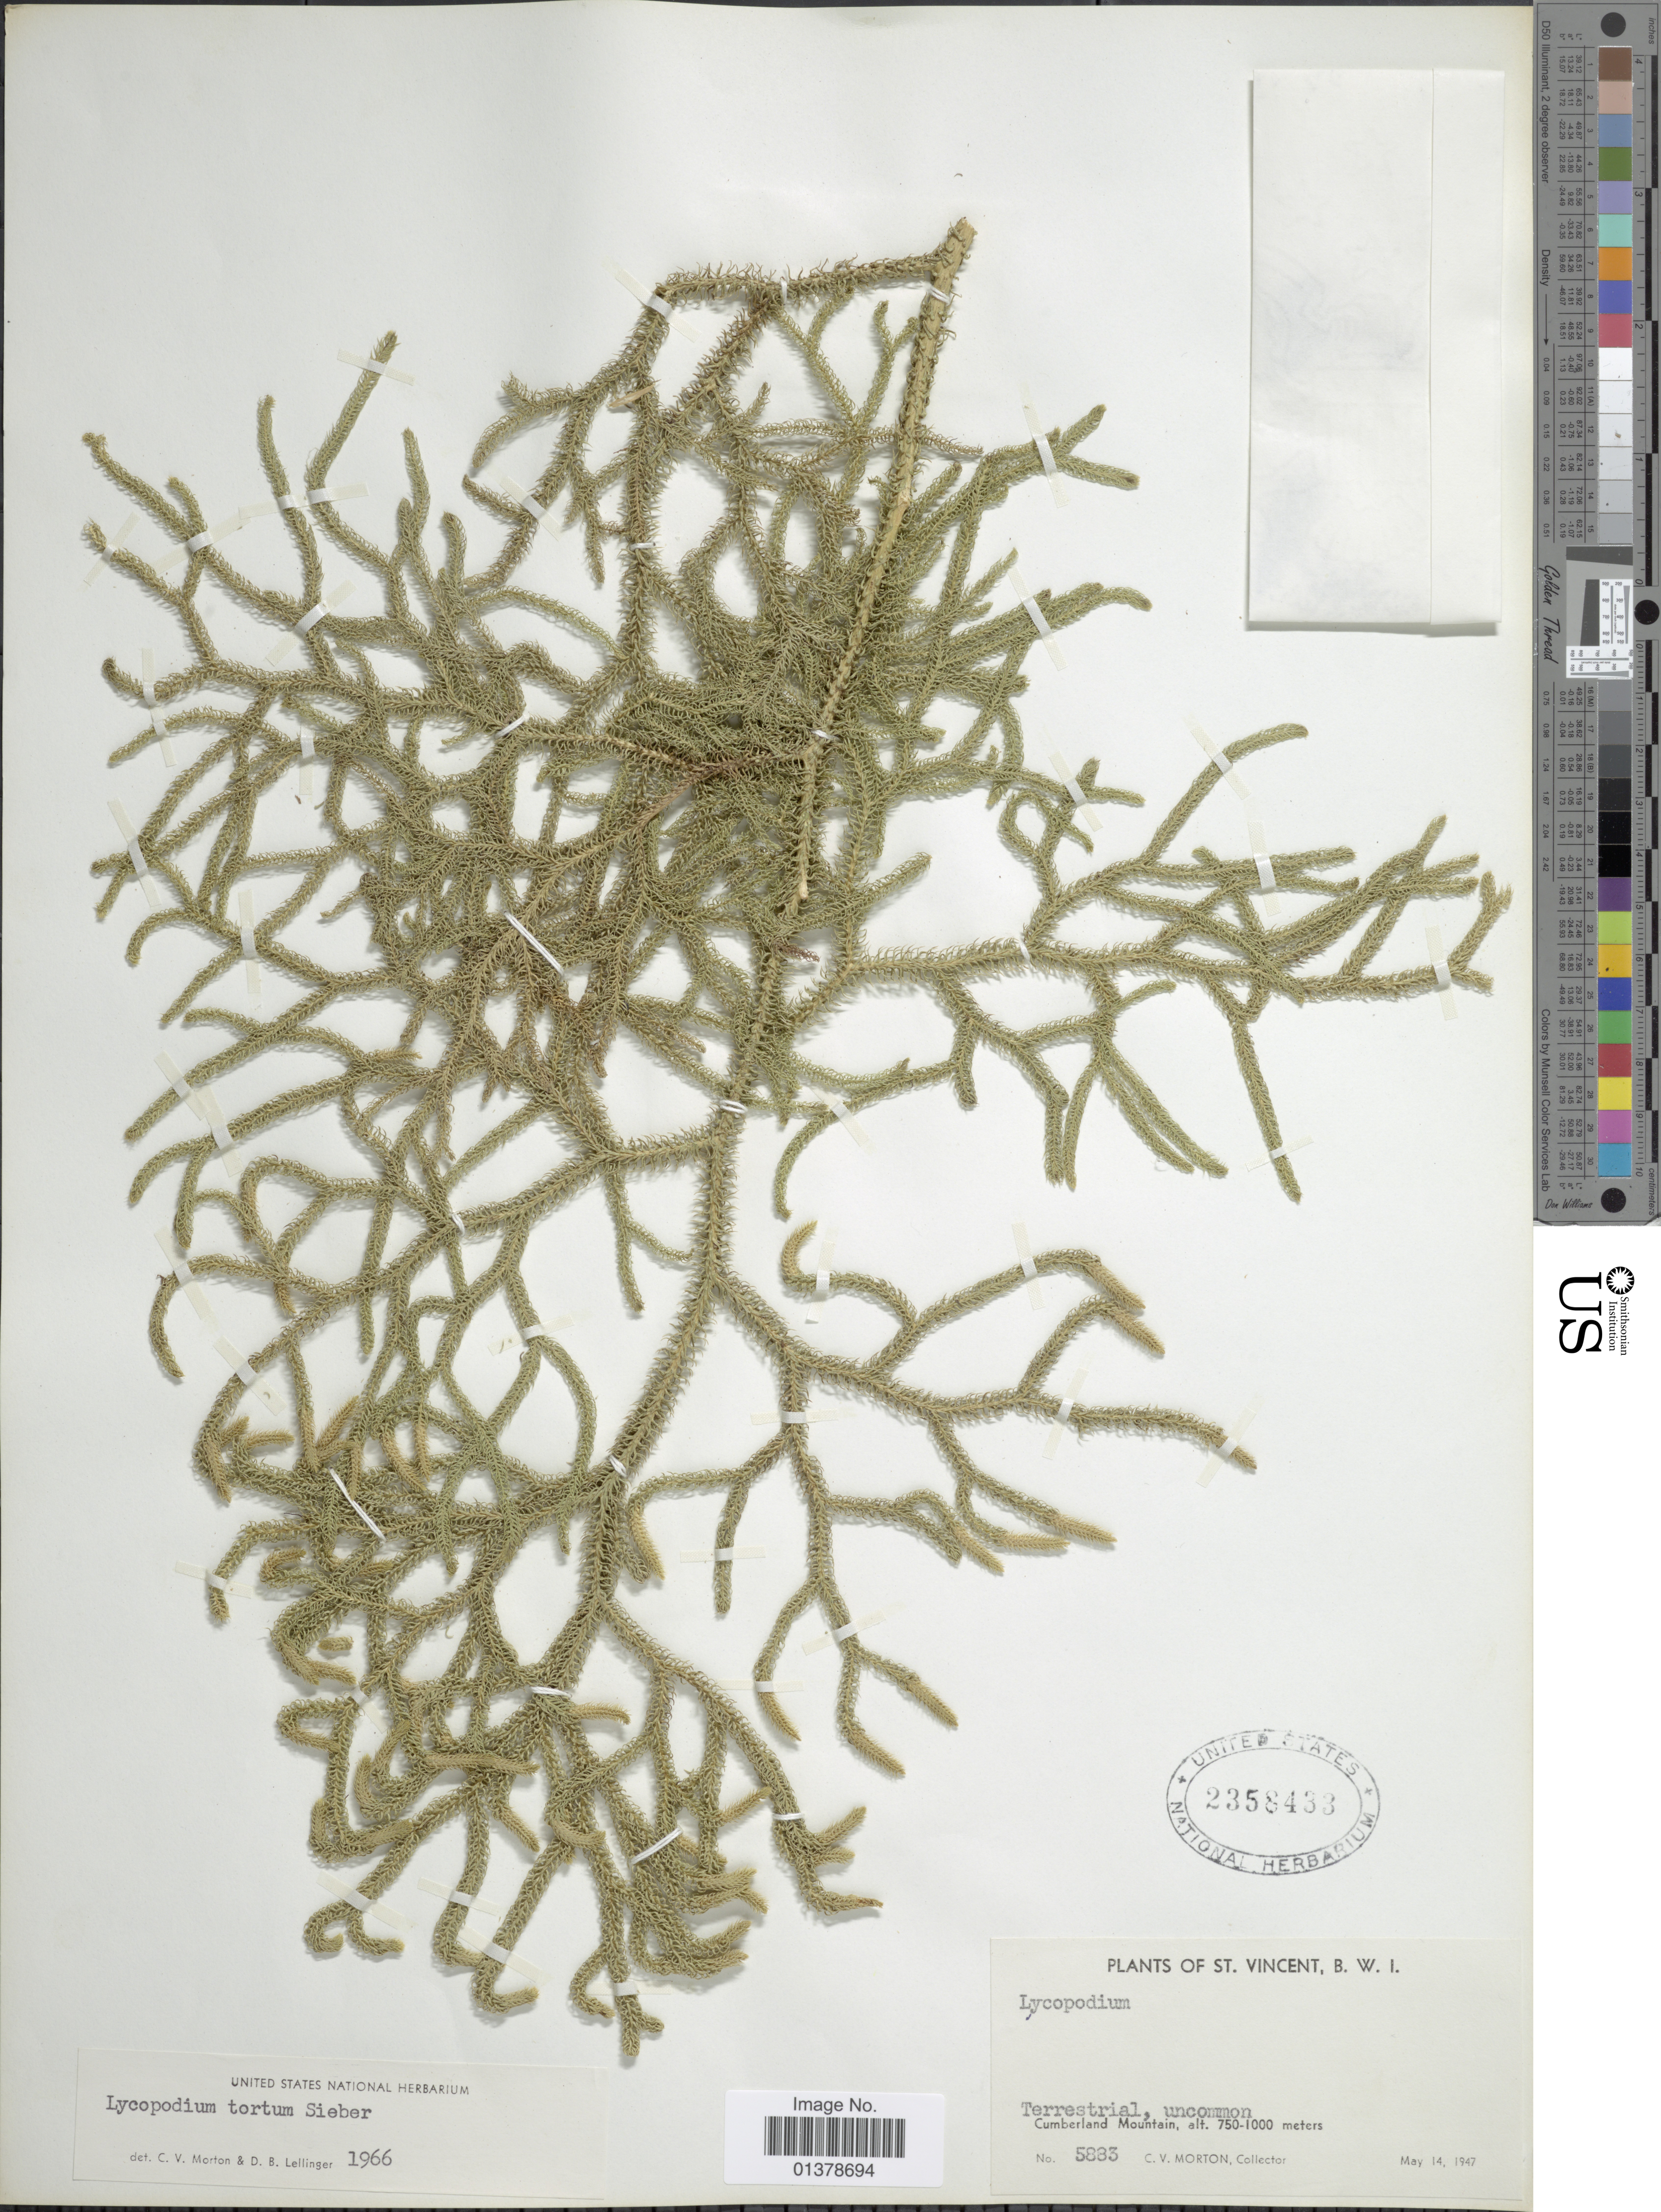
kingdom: Plantae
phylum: Tracheophyta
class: Lycopodiopsida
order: Lycopodiales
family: Lycopodiaceae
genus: Palhinhaea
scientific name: Palhinhaea torta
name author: (Sieber ex Underw. & F.E. Lloyd) Christenh.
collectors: C. V. Morton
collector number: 5883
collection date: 1947-05-14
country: St. Vincent - Grenadines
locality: Terrestrial, uncommon, Cumberland Mountain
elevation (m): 750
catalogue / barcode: US 2358433